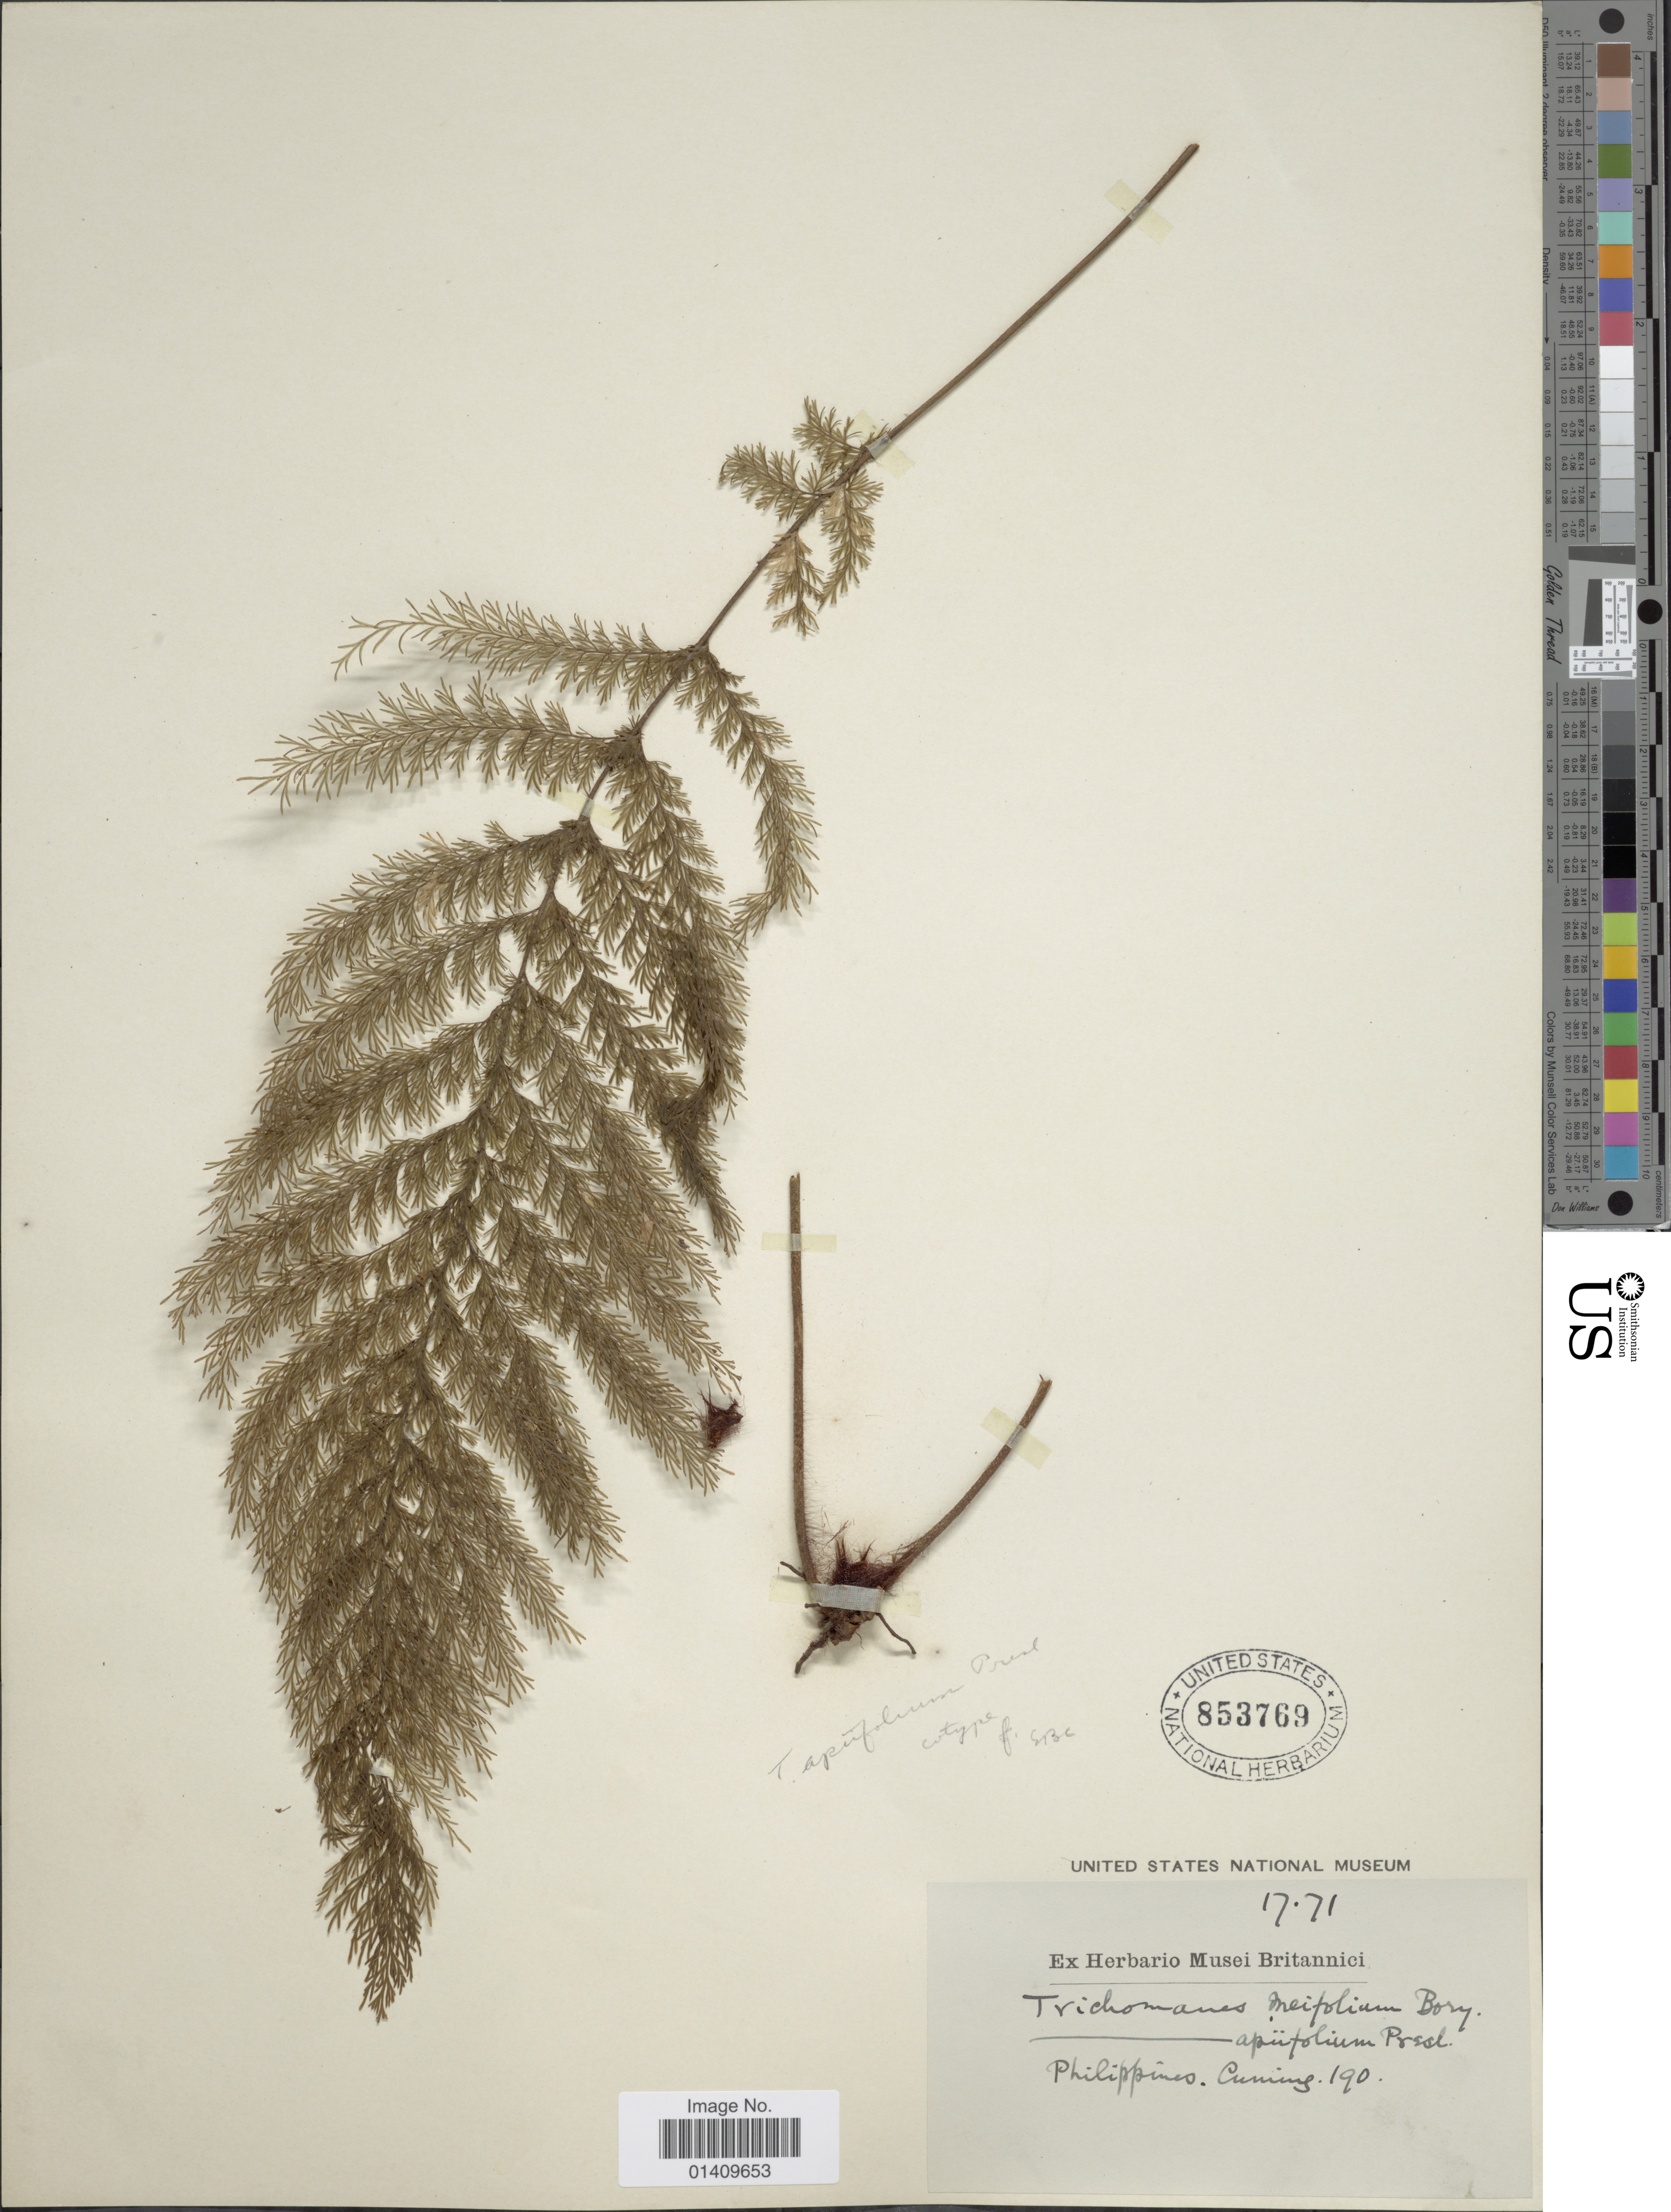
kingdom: Plantae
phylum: Tracheophyta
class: Polypodiopsida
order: Hymenophyllales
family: Hymenophyllaceae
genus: Callistopteris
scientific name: Callistopteris apiifolia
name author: (C. Presl) Copel.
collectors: Cuning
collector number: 190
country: Philippines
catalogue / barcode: US 853769